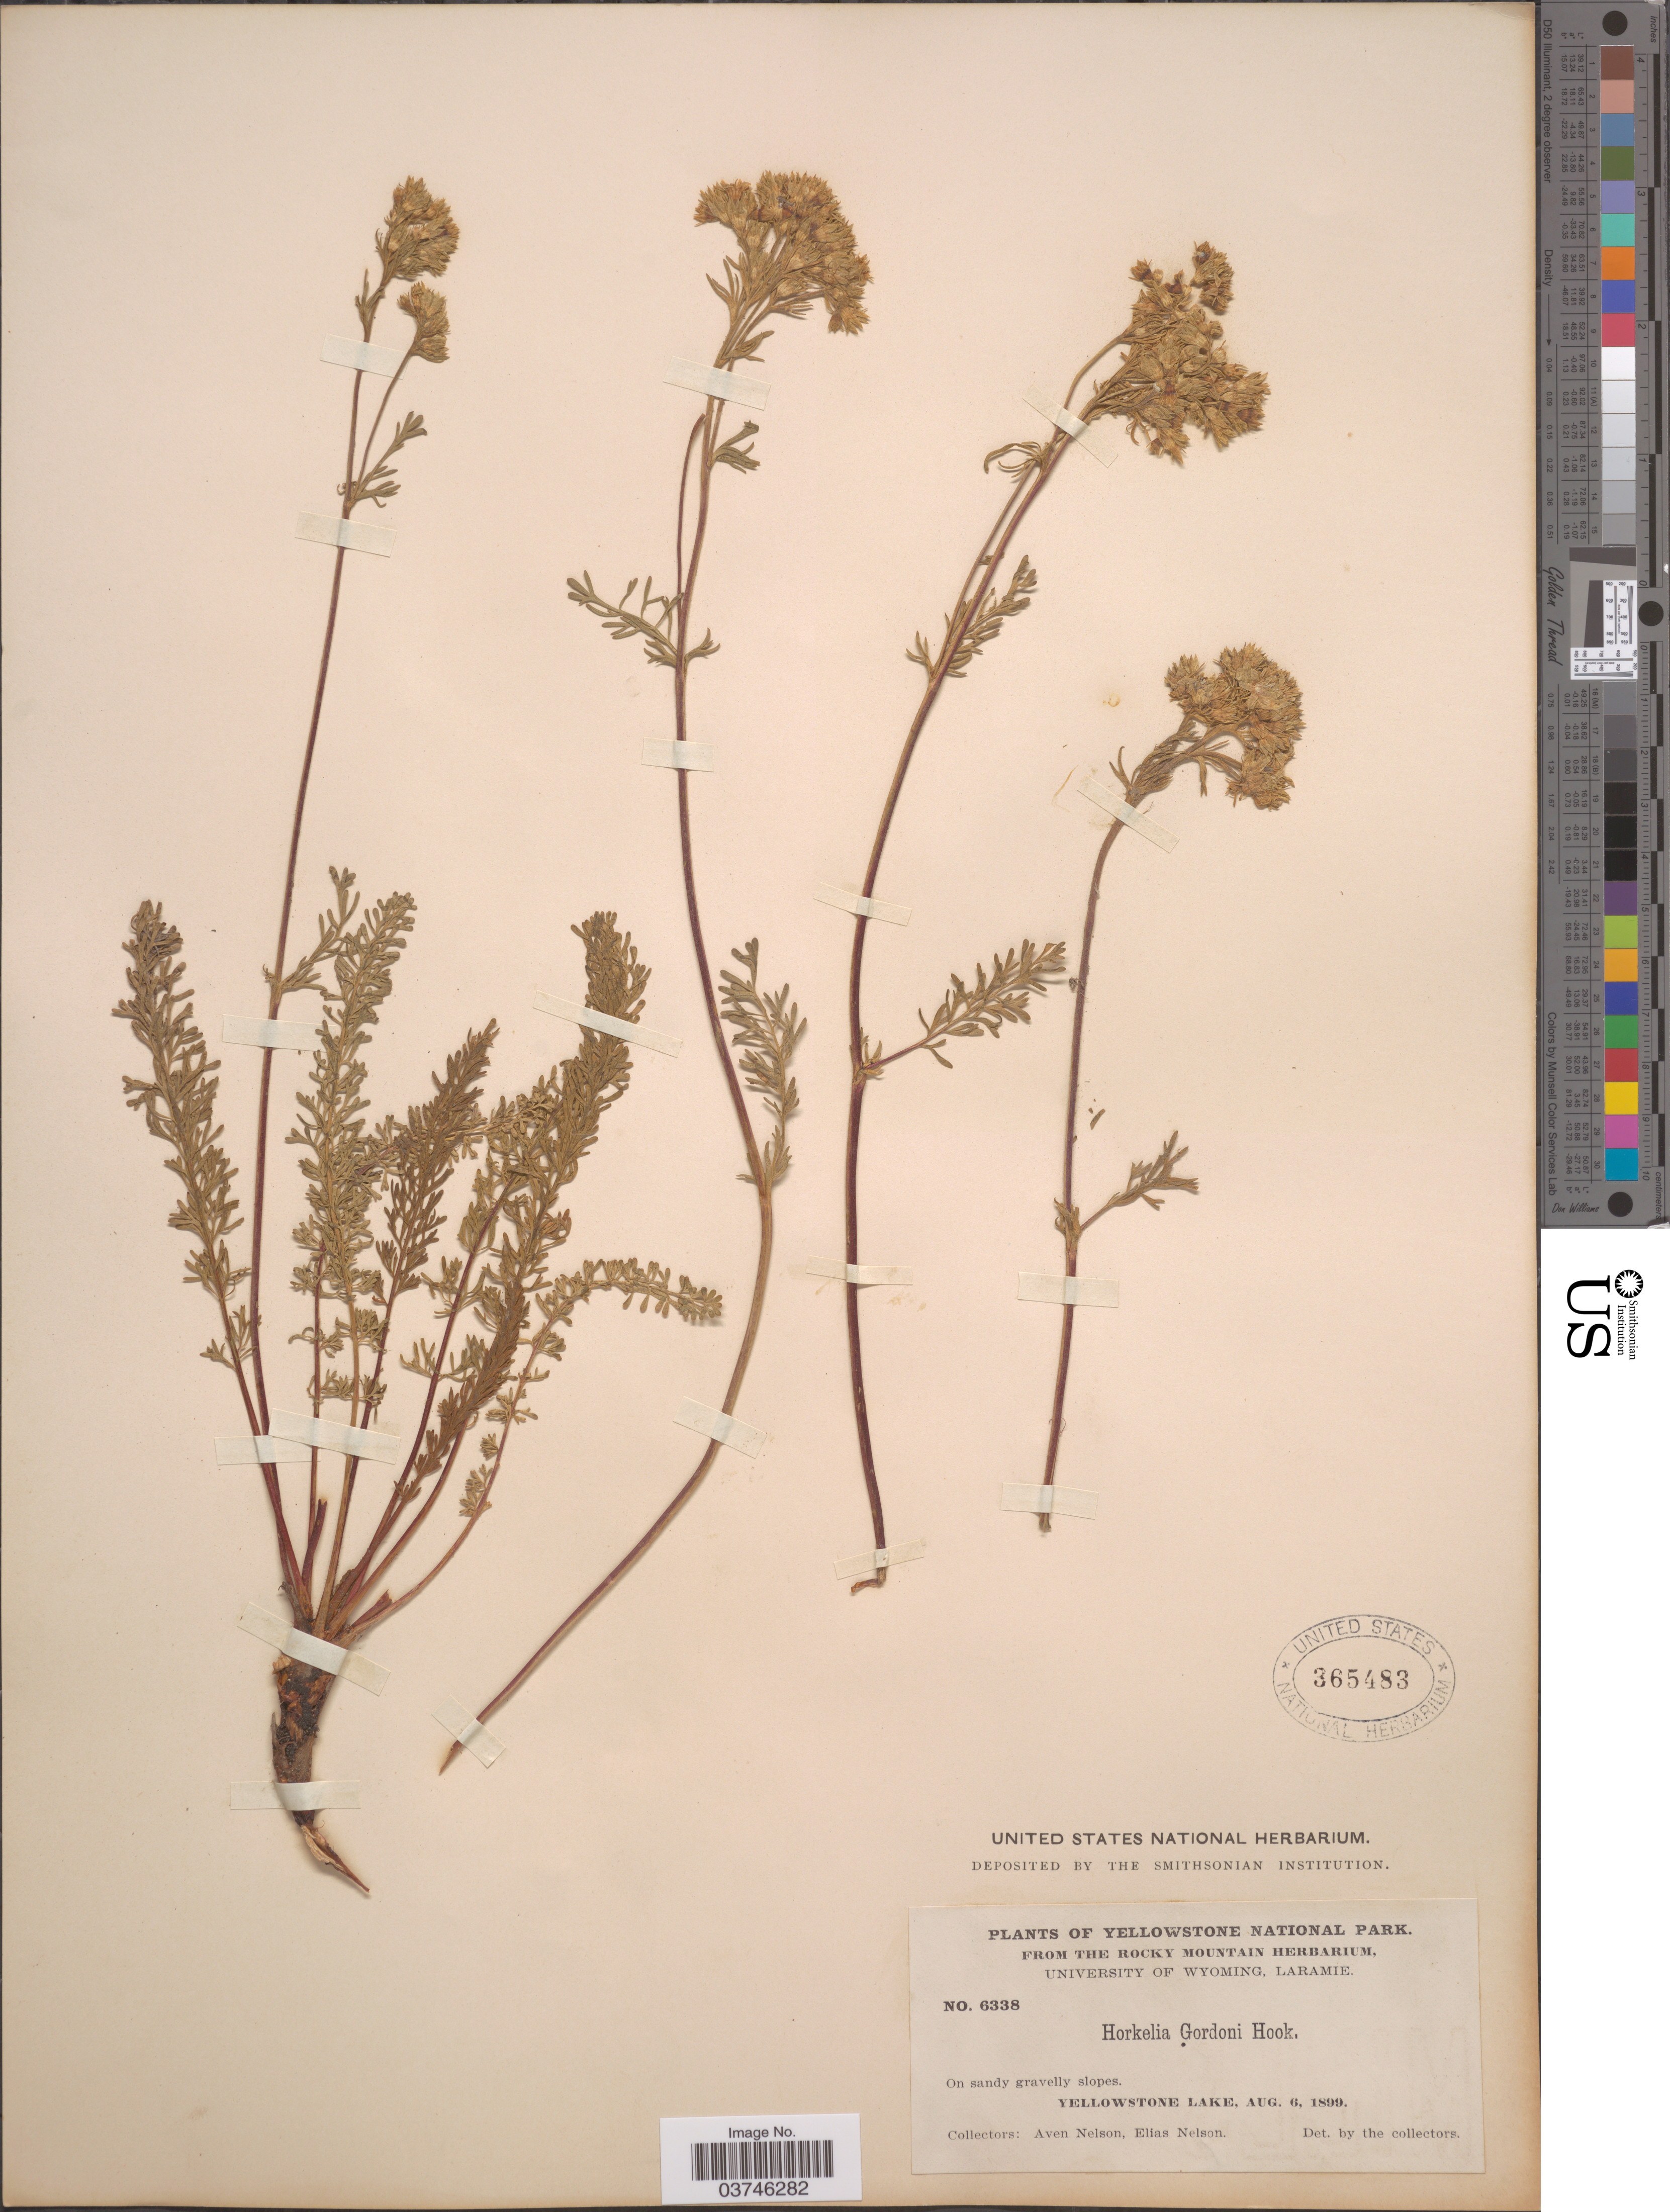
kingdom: Plantae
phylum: Tracheophyta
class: Magnoliopsida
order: Rosales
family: Rosaceae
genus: Potentilla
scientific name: Potentilla gordonii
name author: (Hook.) Greene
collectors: A. Nelson & E. Nelson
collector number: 6338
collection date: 1899-08-06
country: United States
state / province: Wyoming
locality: Yellowstone National Park. Yellowstone Lake.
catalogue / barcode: US 365483